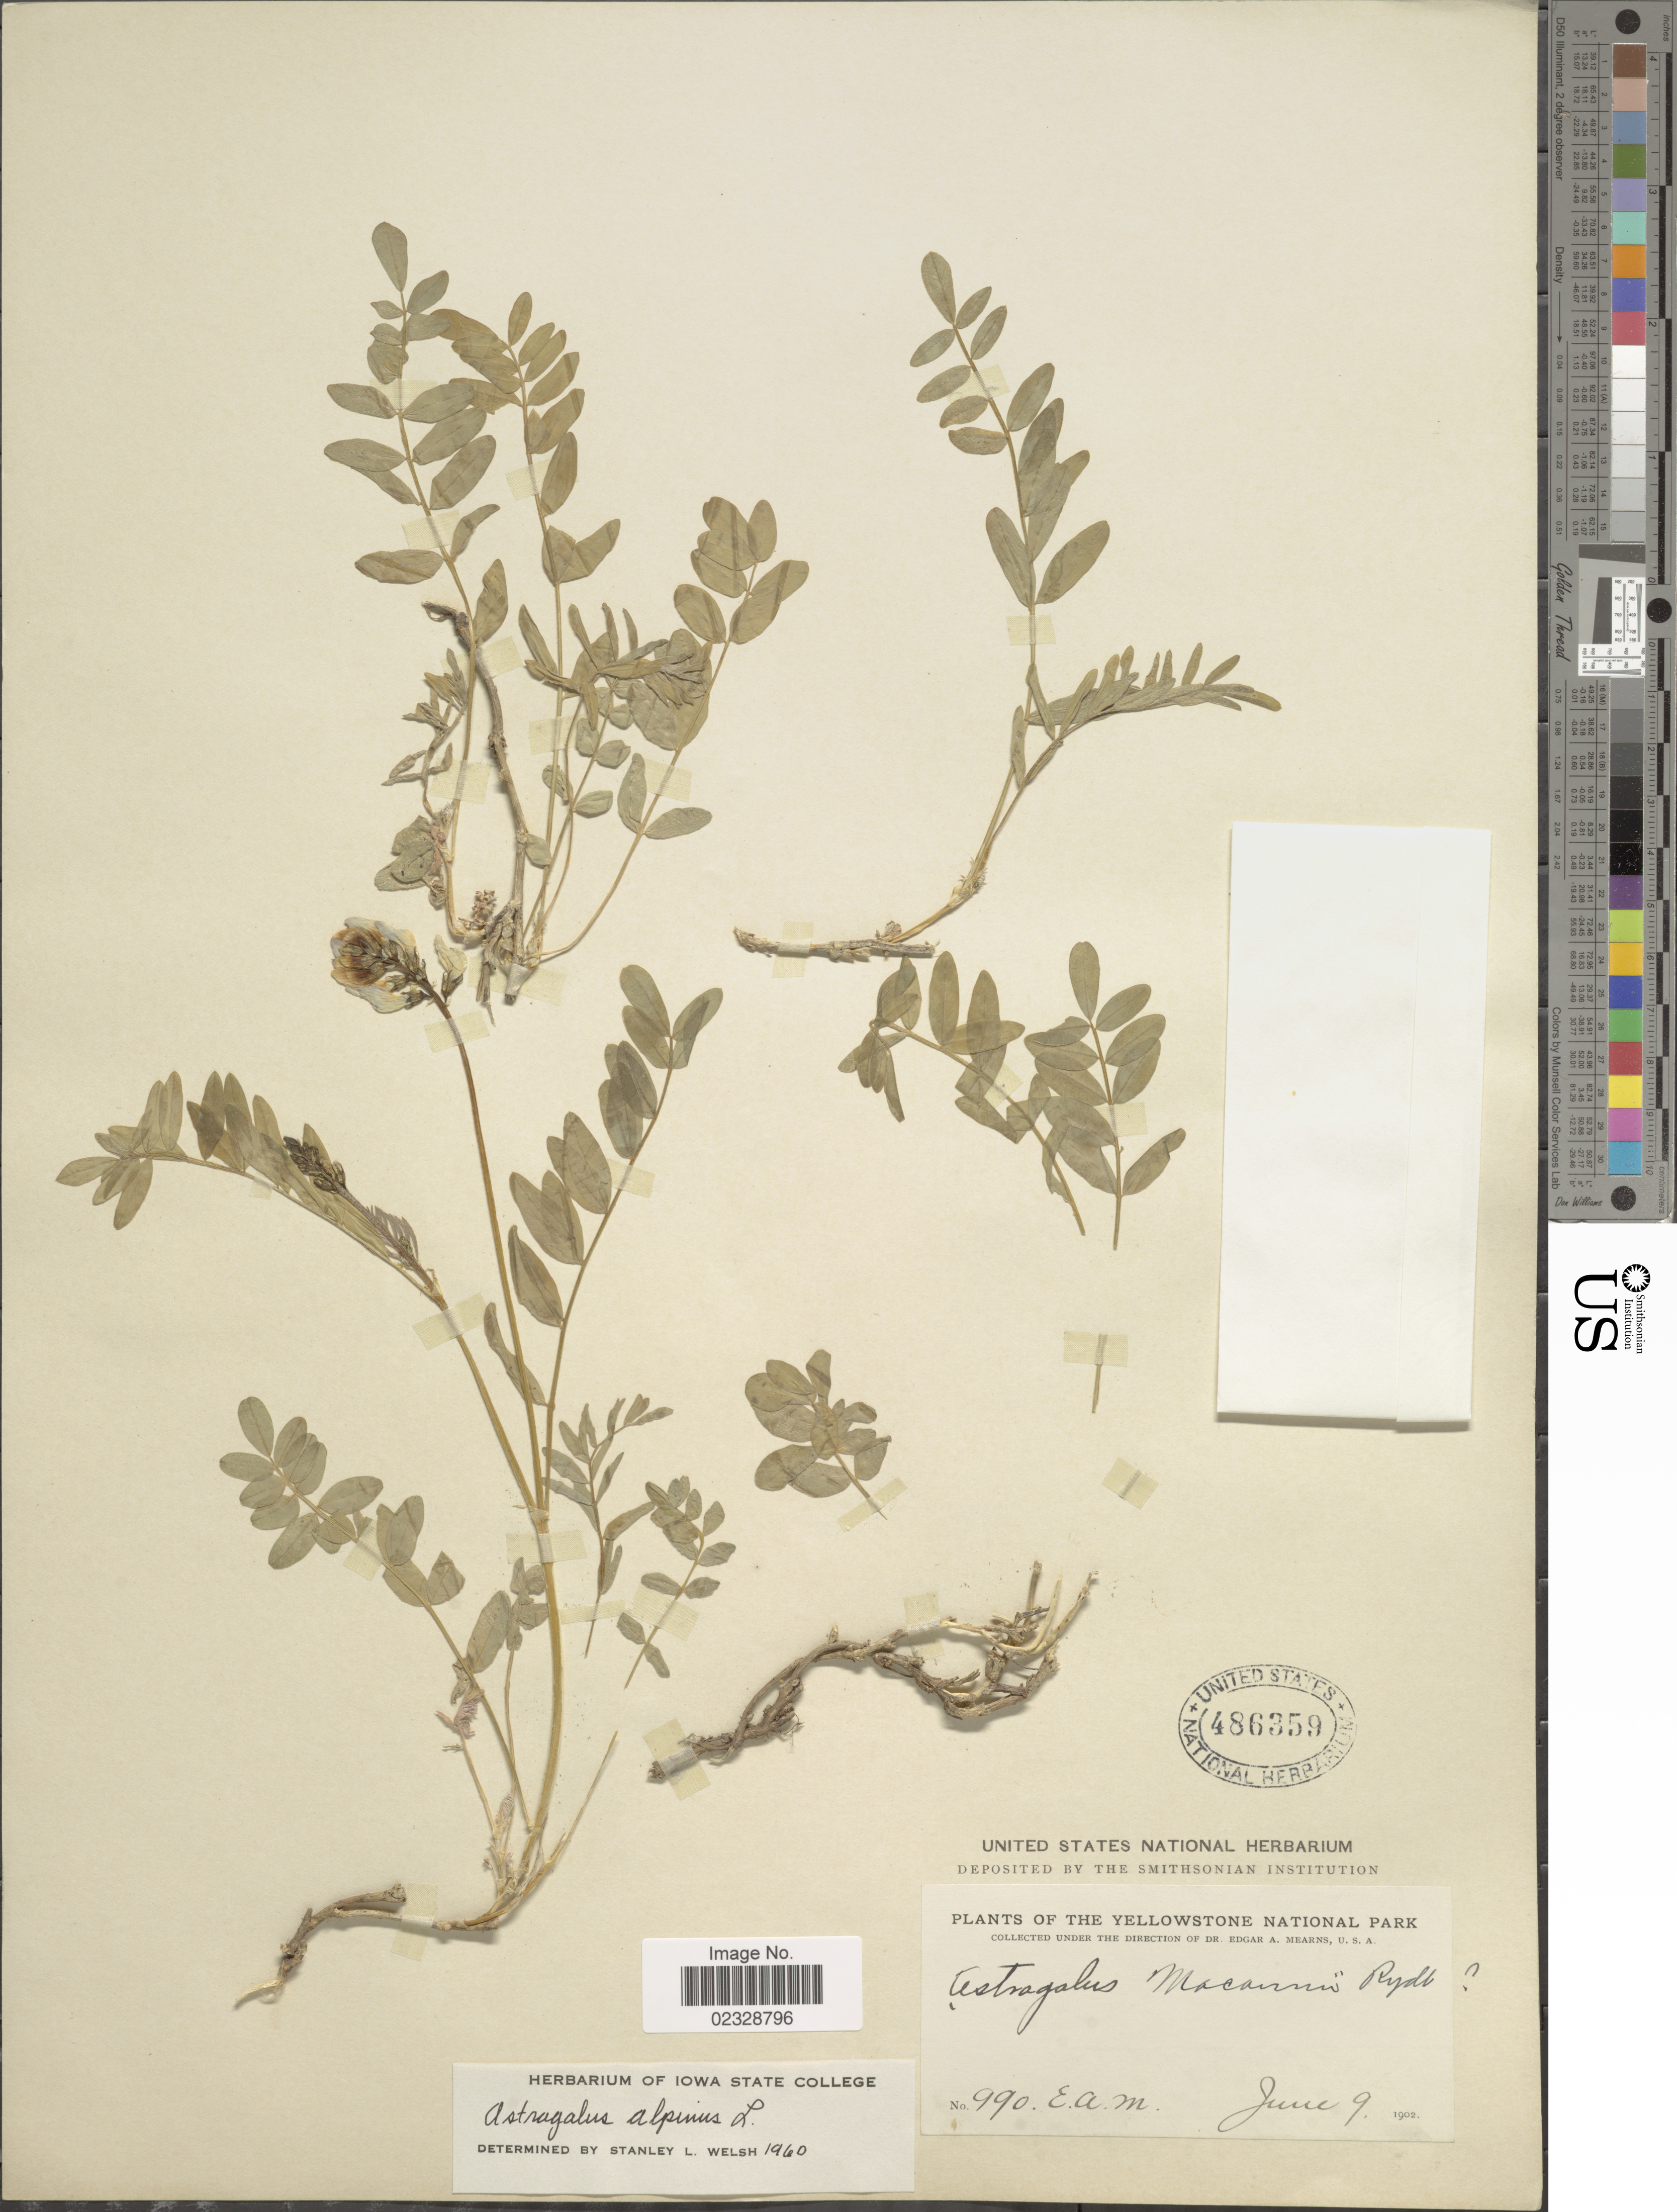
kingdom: Plantae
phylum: Tracheophyta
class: Magnoliopsida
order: Fabales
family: Fabaceae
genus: Astragalus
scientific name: Astragalus alpinus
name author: L.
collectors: E. A. Mearns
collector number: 990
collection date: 1902-06-09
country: United States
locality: Yellowstone National Park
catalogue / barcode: US 486359